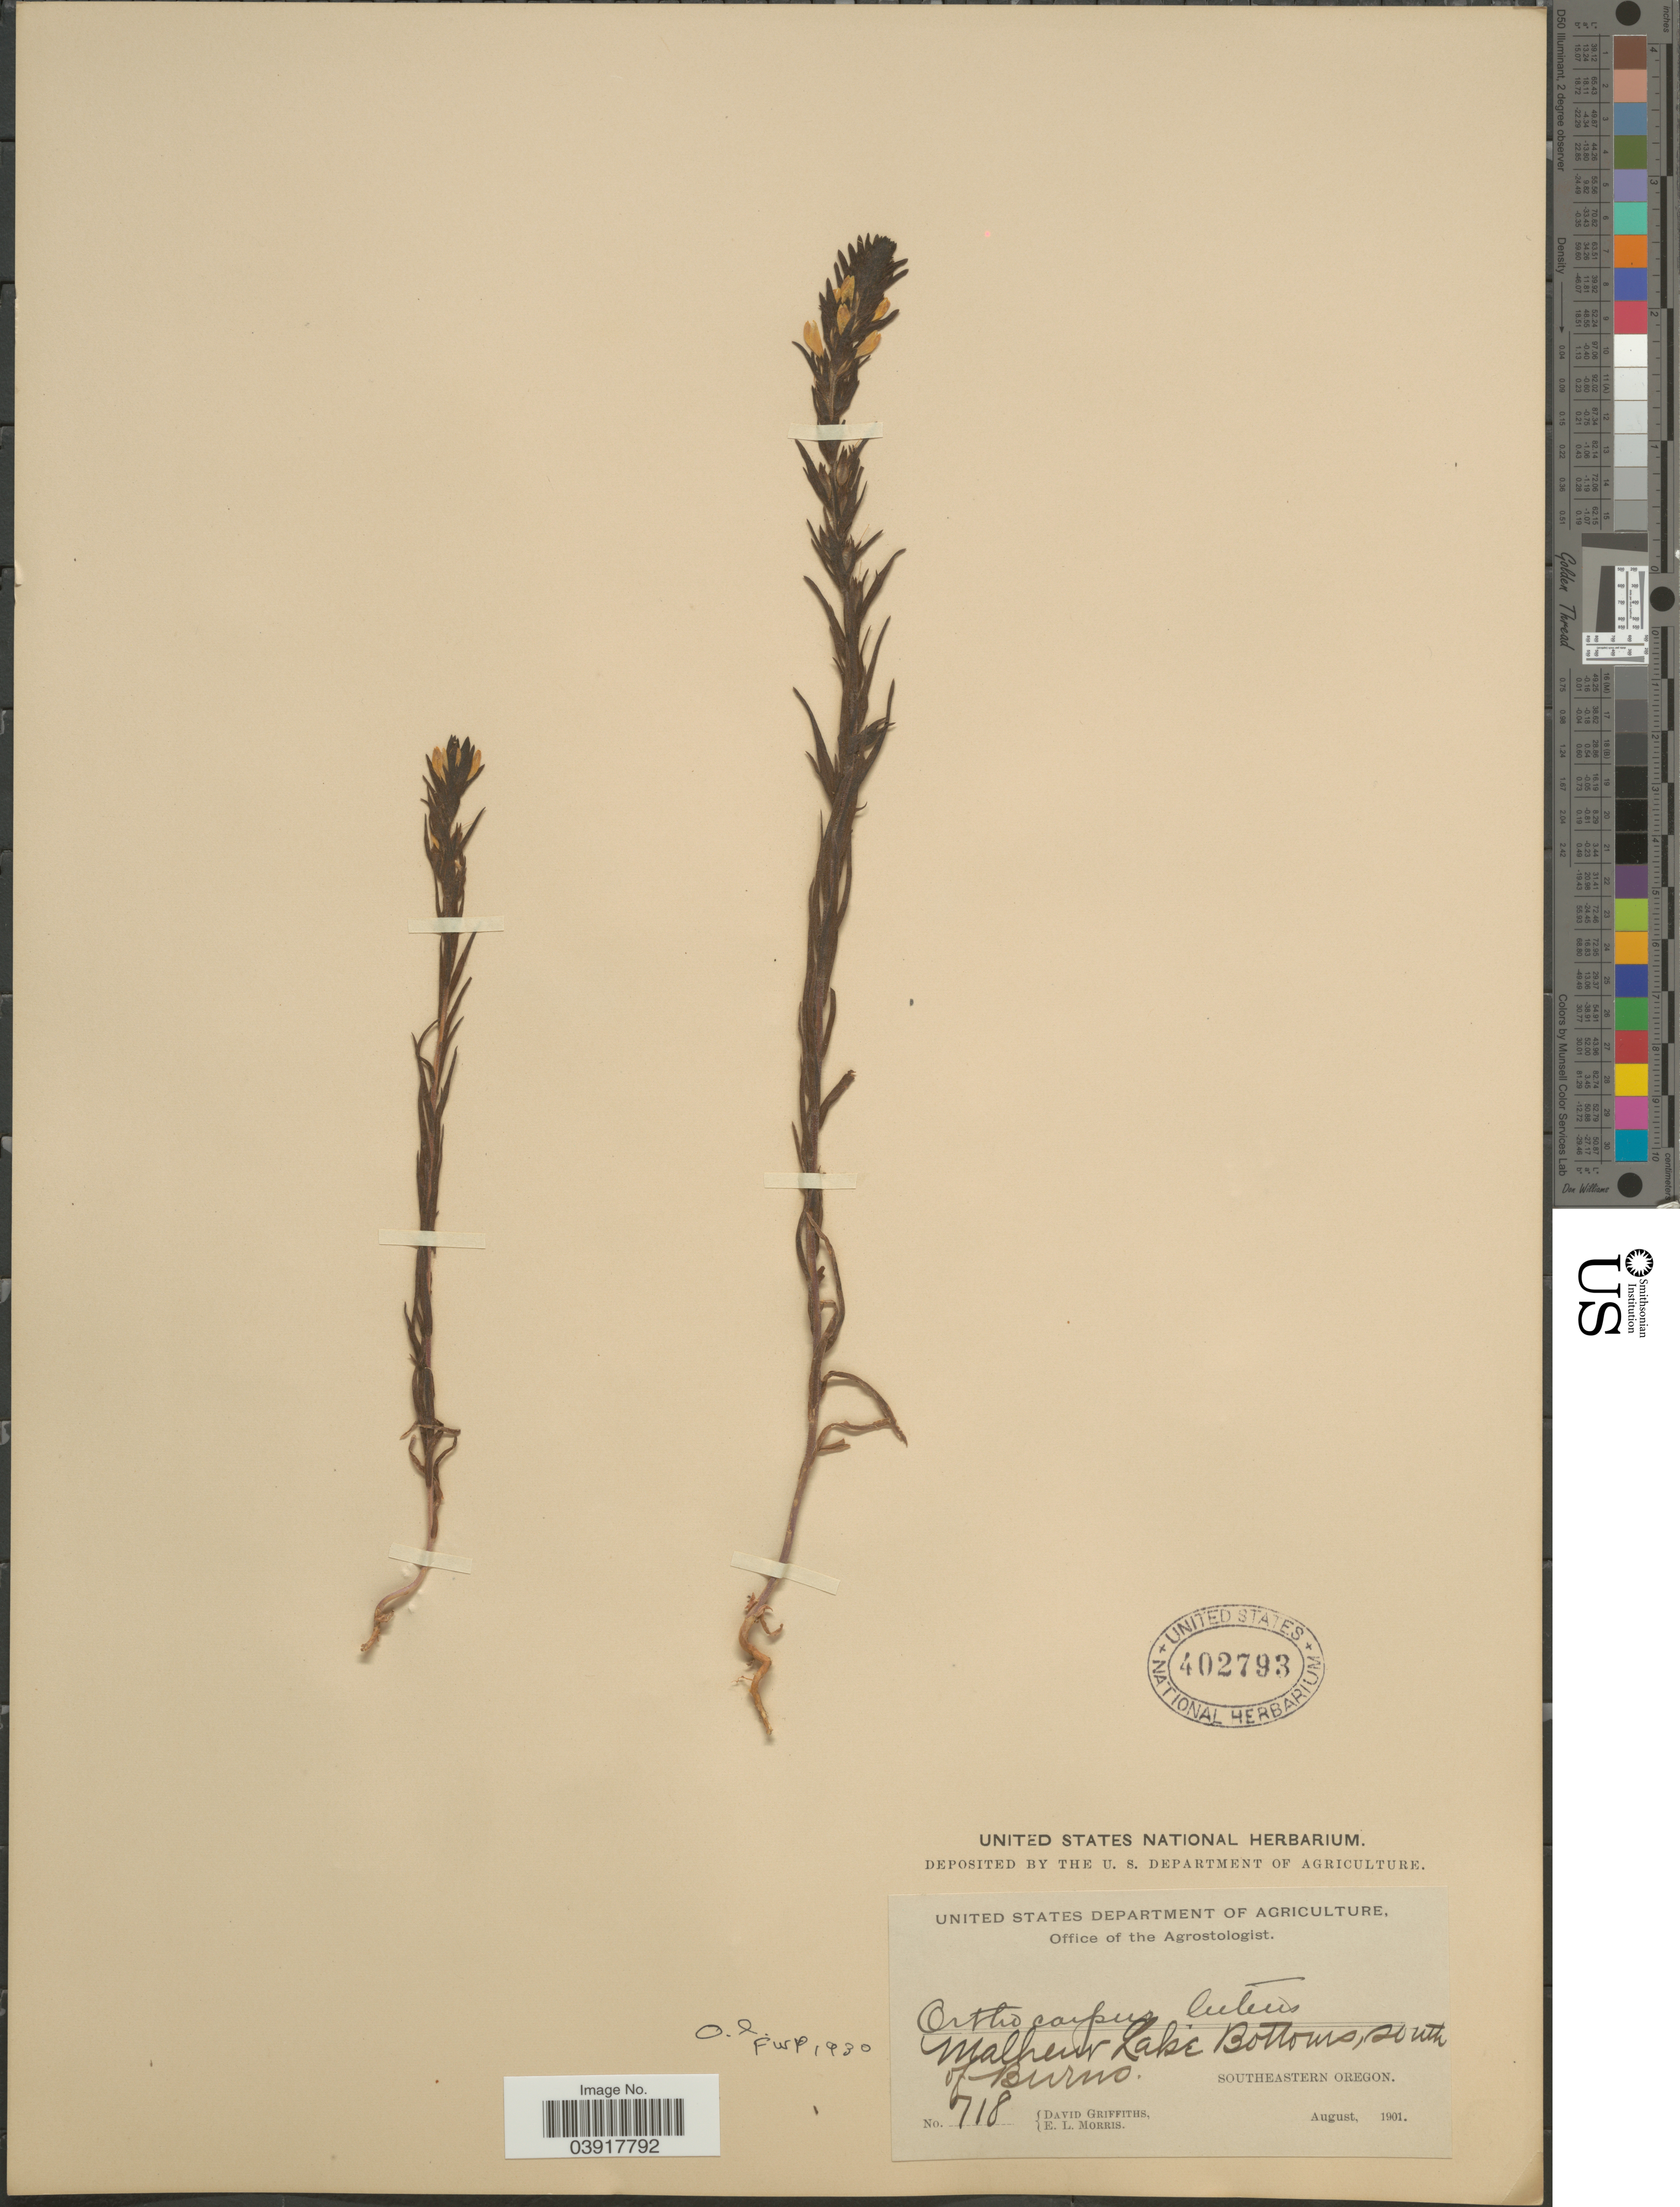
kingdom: Plantae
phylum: Tracheophyta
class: Magnoliopsida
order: Lamiales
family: Orobanchaceae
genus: Orthocarpus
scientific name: Orthocarpus luteus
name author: Nutt.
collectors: D. Griffiths & E. Morris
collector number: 718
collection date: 1901-08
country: United States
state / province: Oregon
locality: Malheur Lake Bottoms, south of Burno. Southeastern Oregon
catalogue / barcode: US 402793